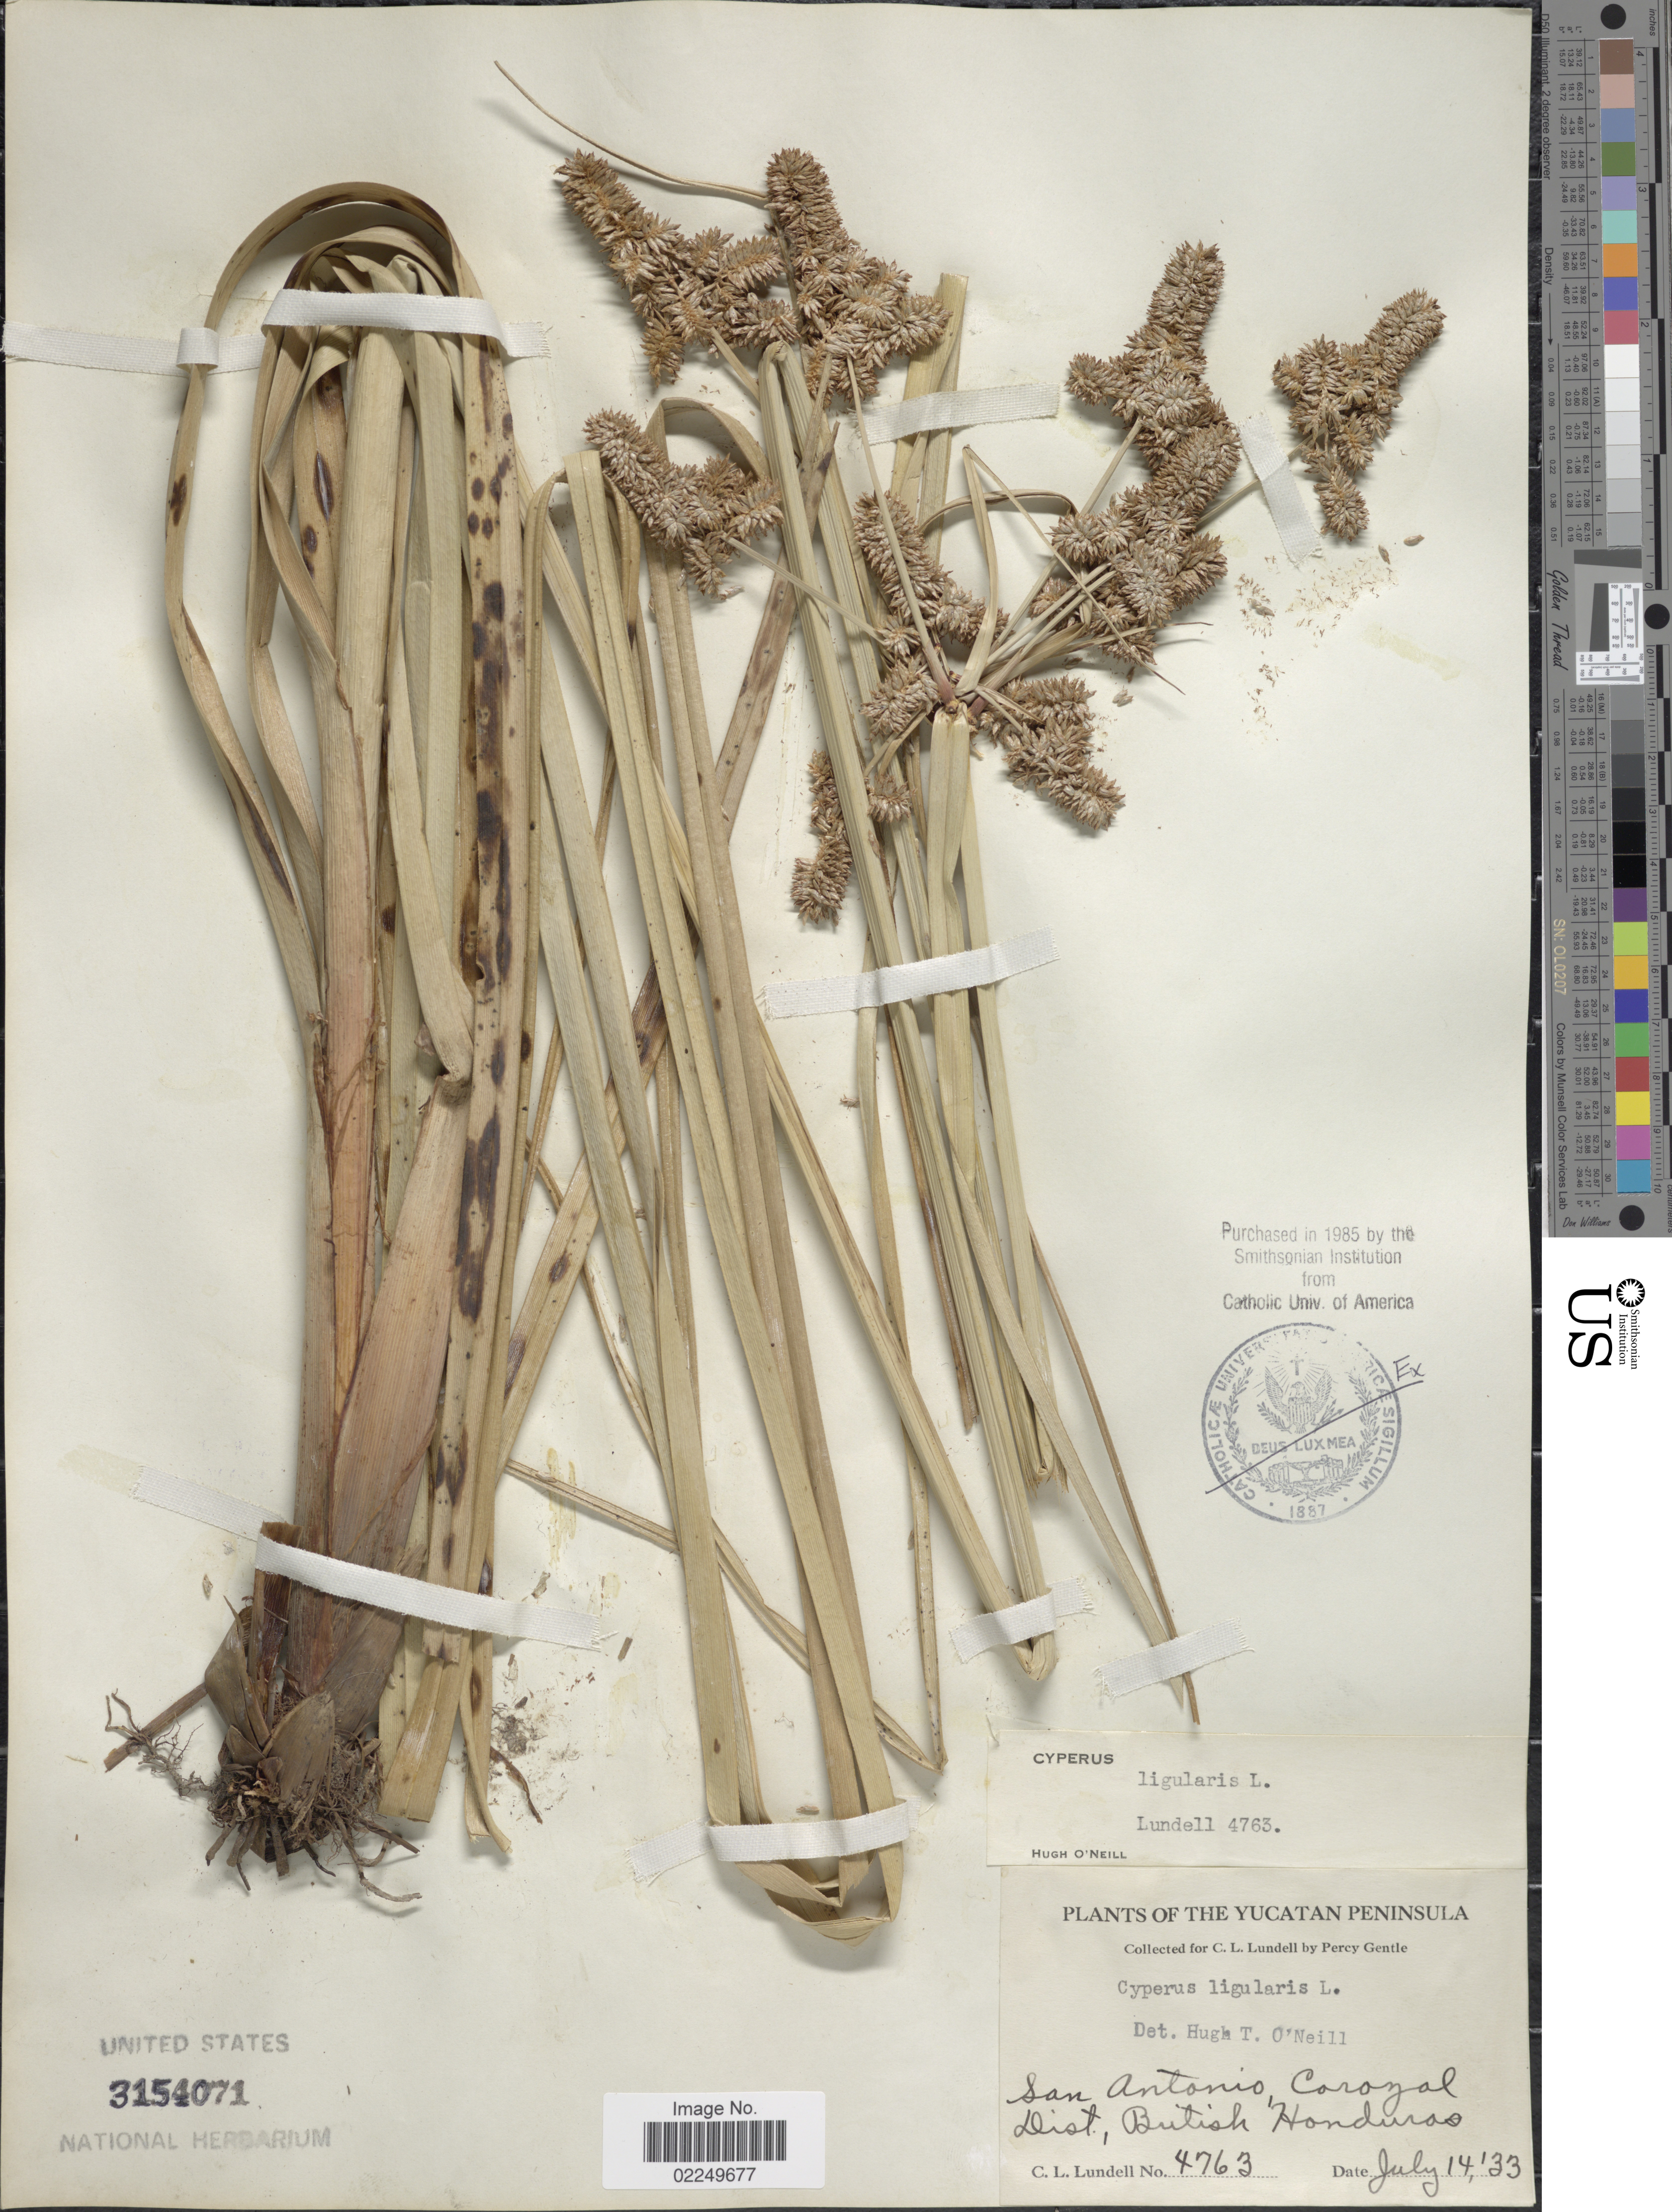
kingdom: Plantae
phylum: Tracheophyta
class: Liliopsida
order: Poales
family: Cyperaceae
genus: Cyperus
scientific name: Cyperus ligularis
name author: L.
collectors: C. L. Lundell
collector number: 4763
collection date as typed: Transcribed d/m/y: 14/7/33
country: Belize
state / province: Corozal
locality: San Antonio, Corozal, Dist. British Honduras, The Yucatana Peninsula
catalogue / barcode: US 3154071